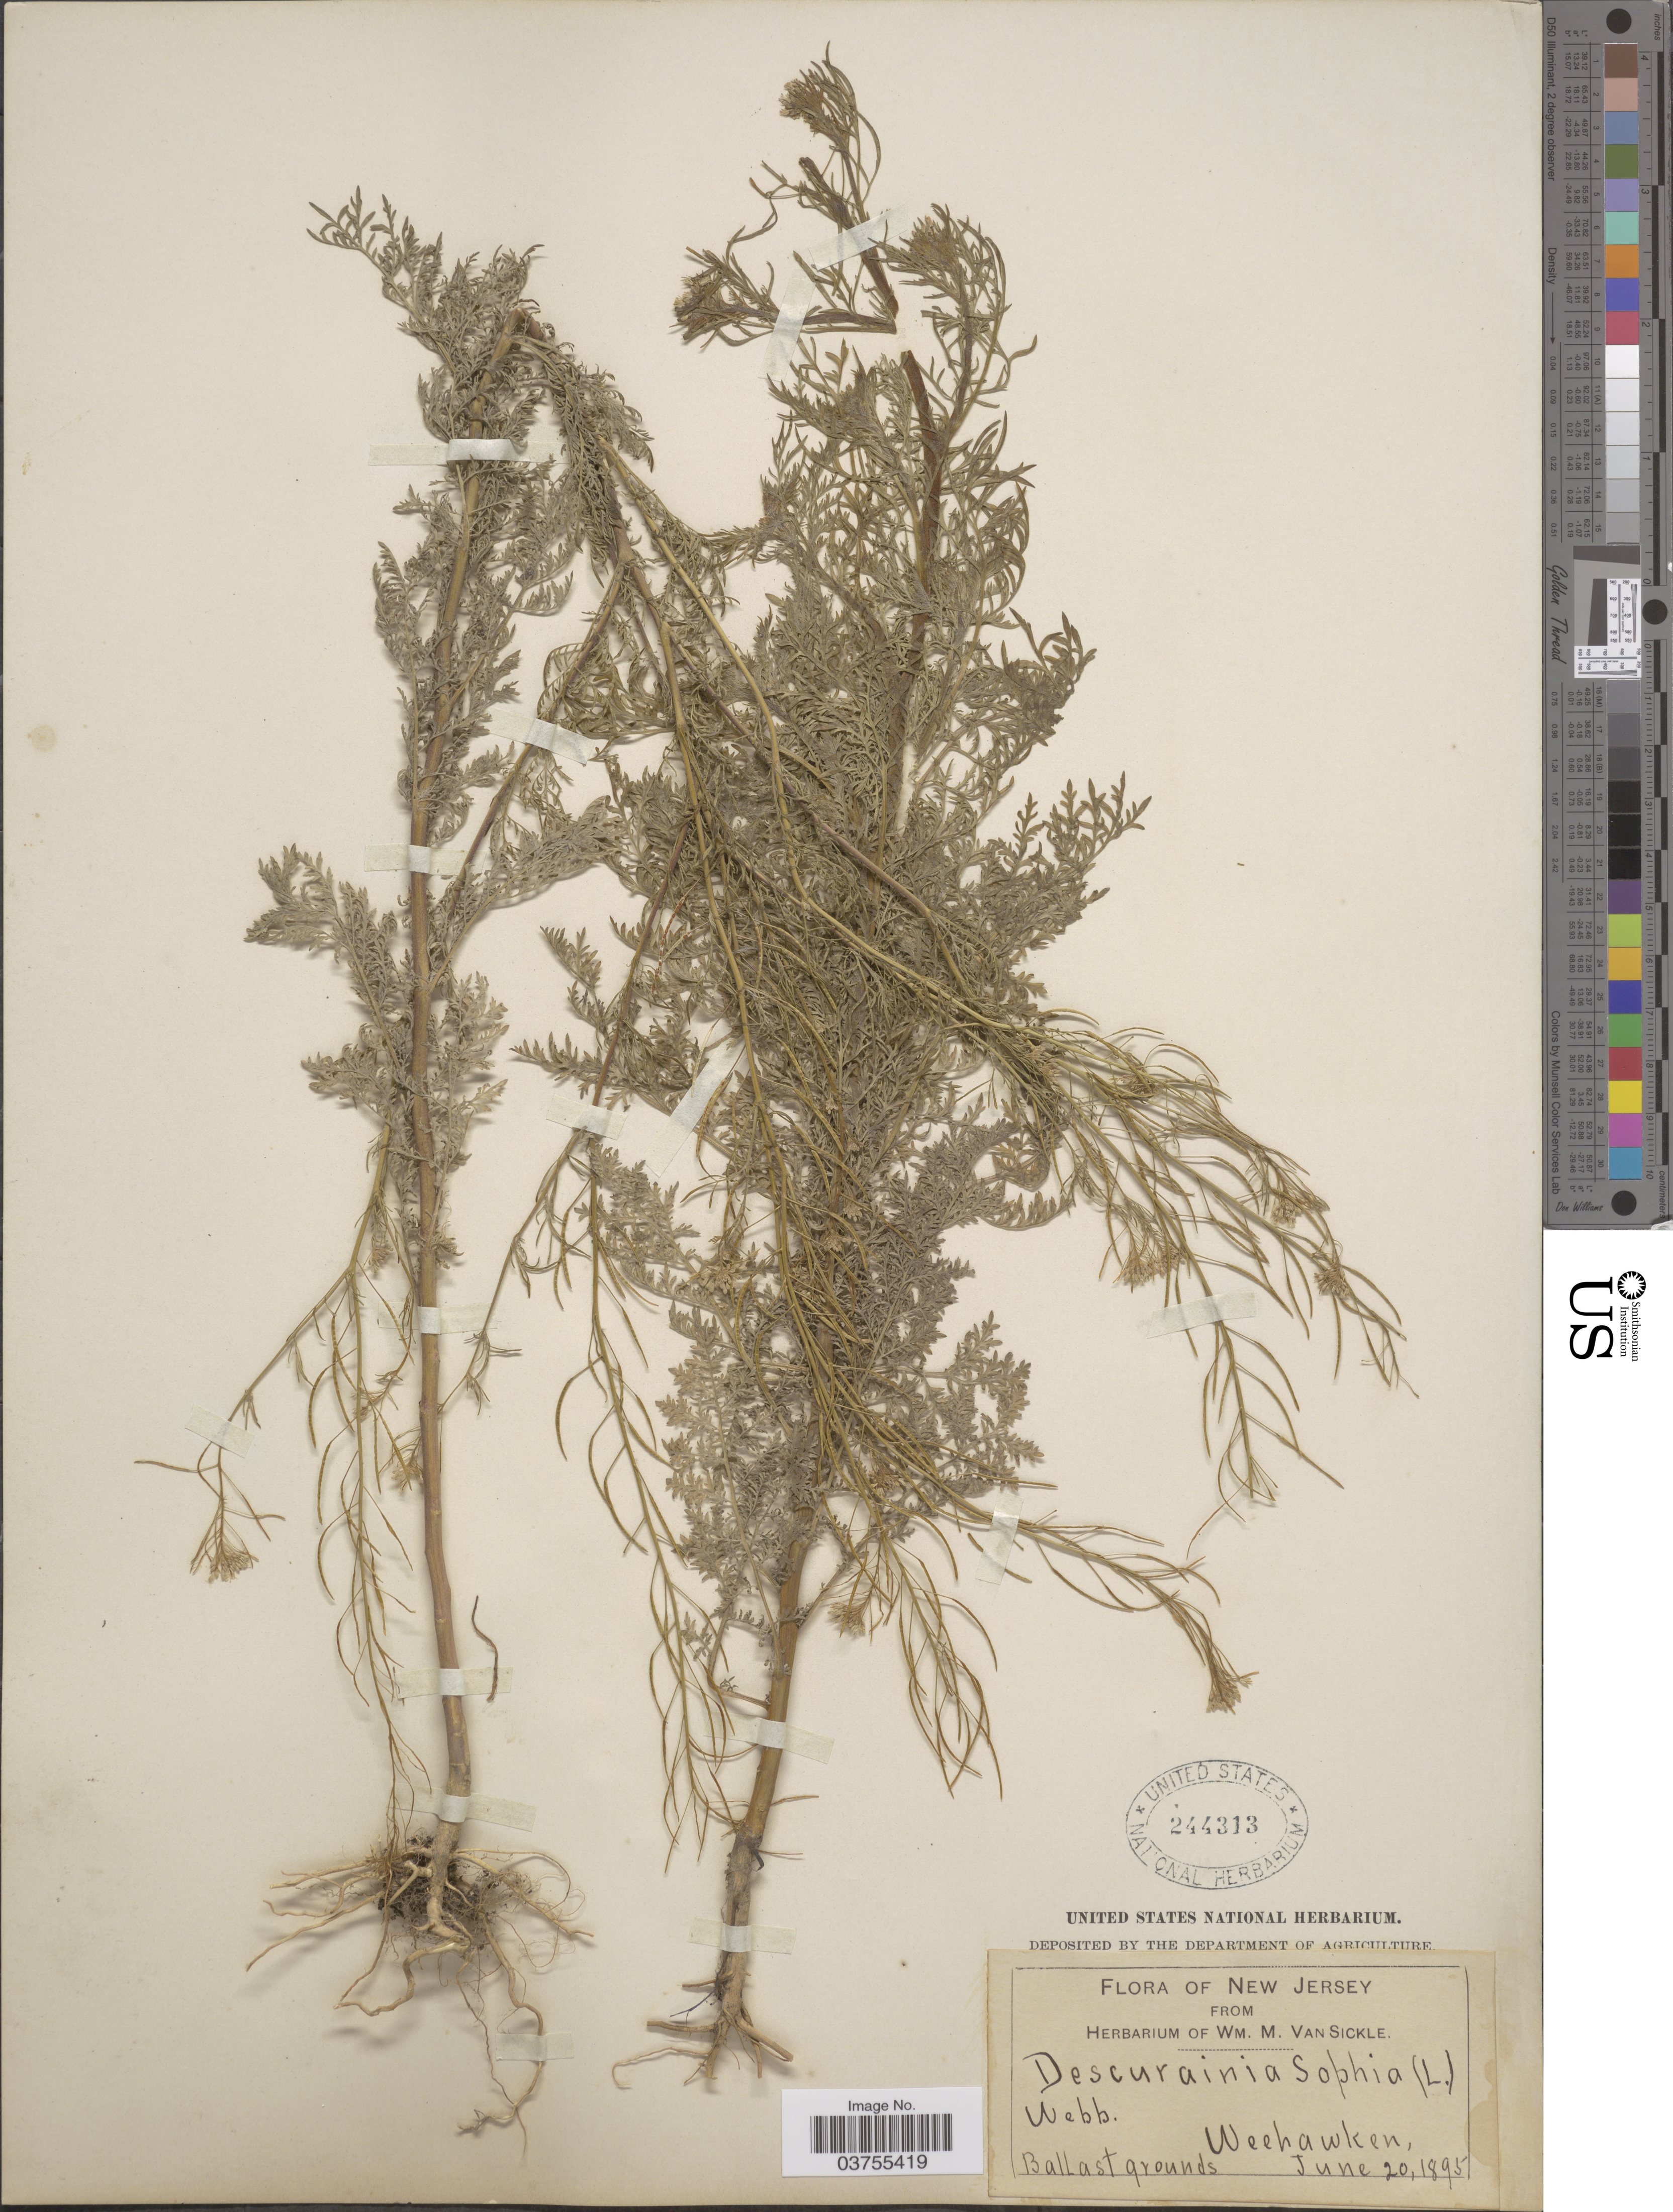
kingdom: Plantae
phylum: Tracheophyta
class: Magnoliopsida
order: Brassicales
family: Brassicaceae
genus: Descurainia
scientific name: Descurainia sophia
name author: (L.) Webb ex Prantl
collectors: ex herb. Wm. M. Van Sickle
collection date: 1895-06-20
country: United States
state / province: New Jersey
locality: Weehawken, Ballast grounds.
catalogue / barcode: US 244313